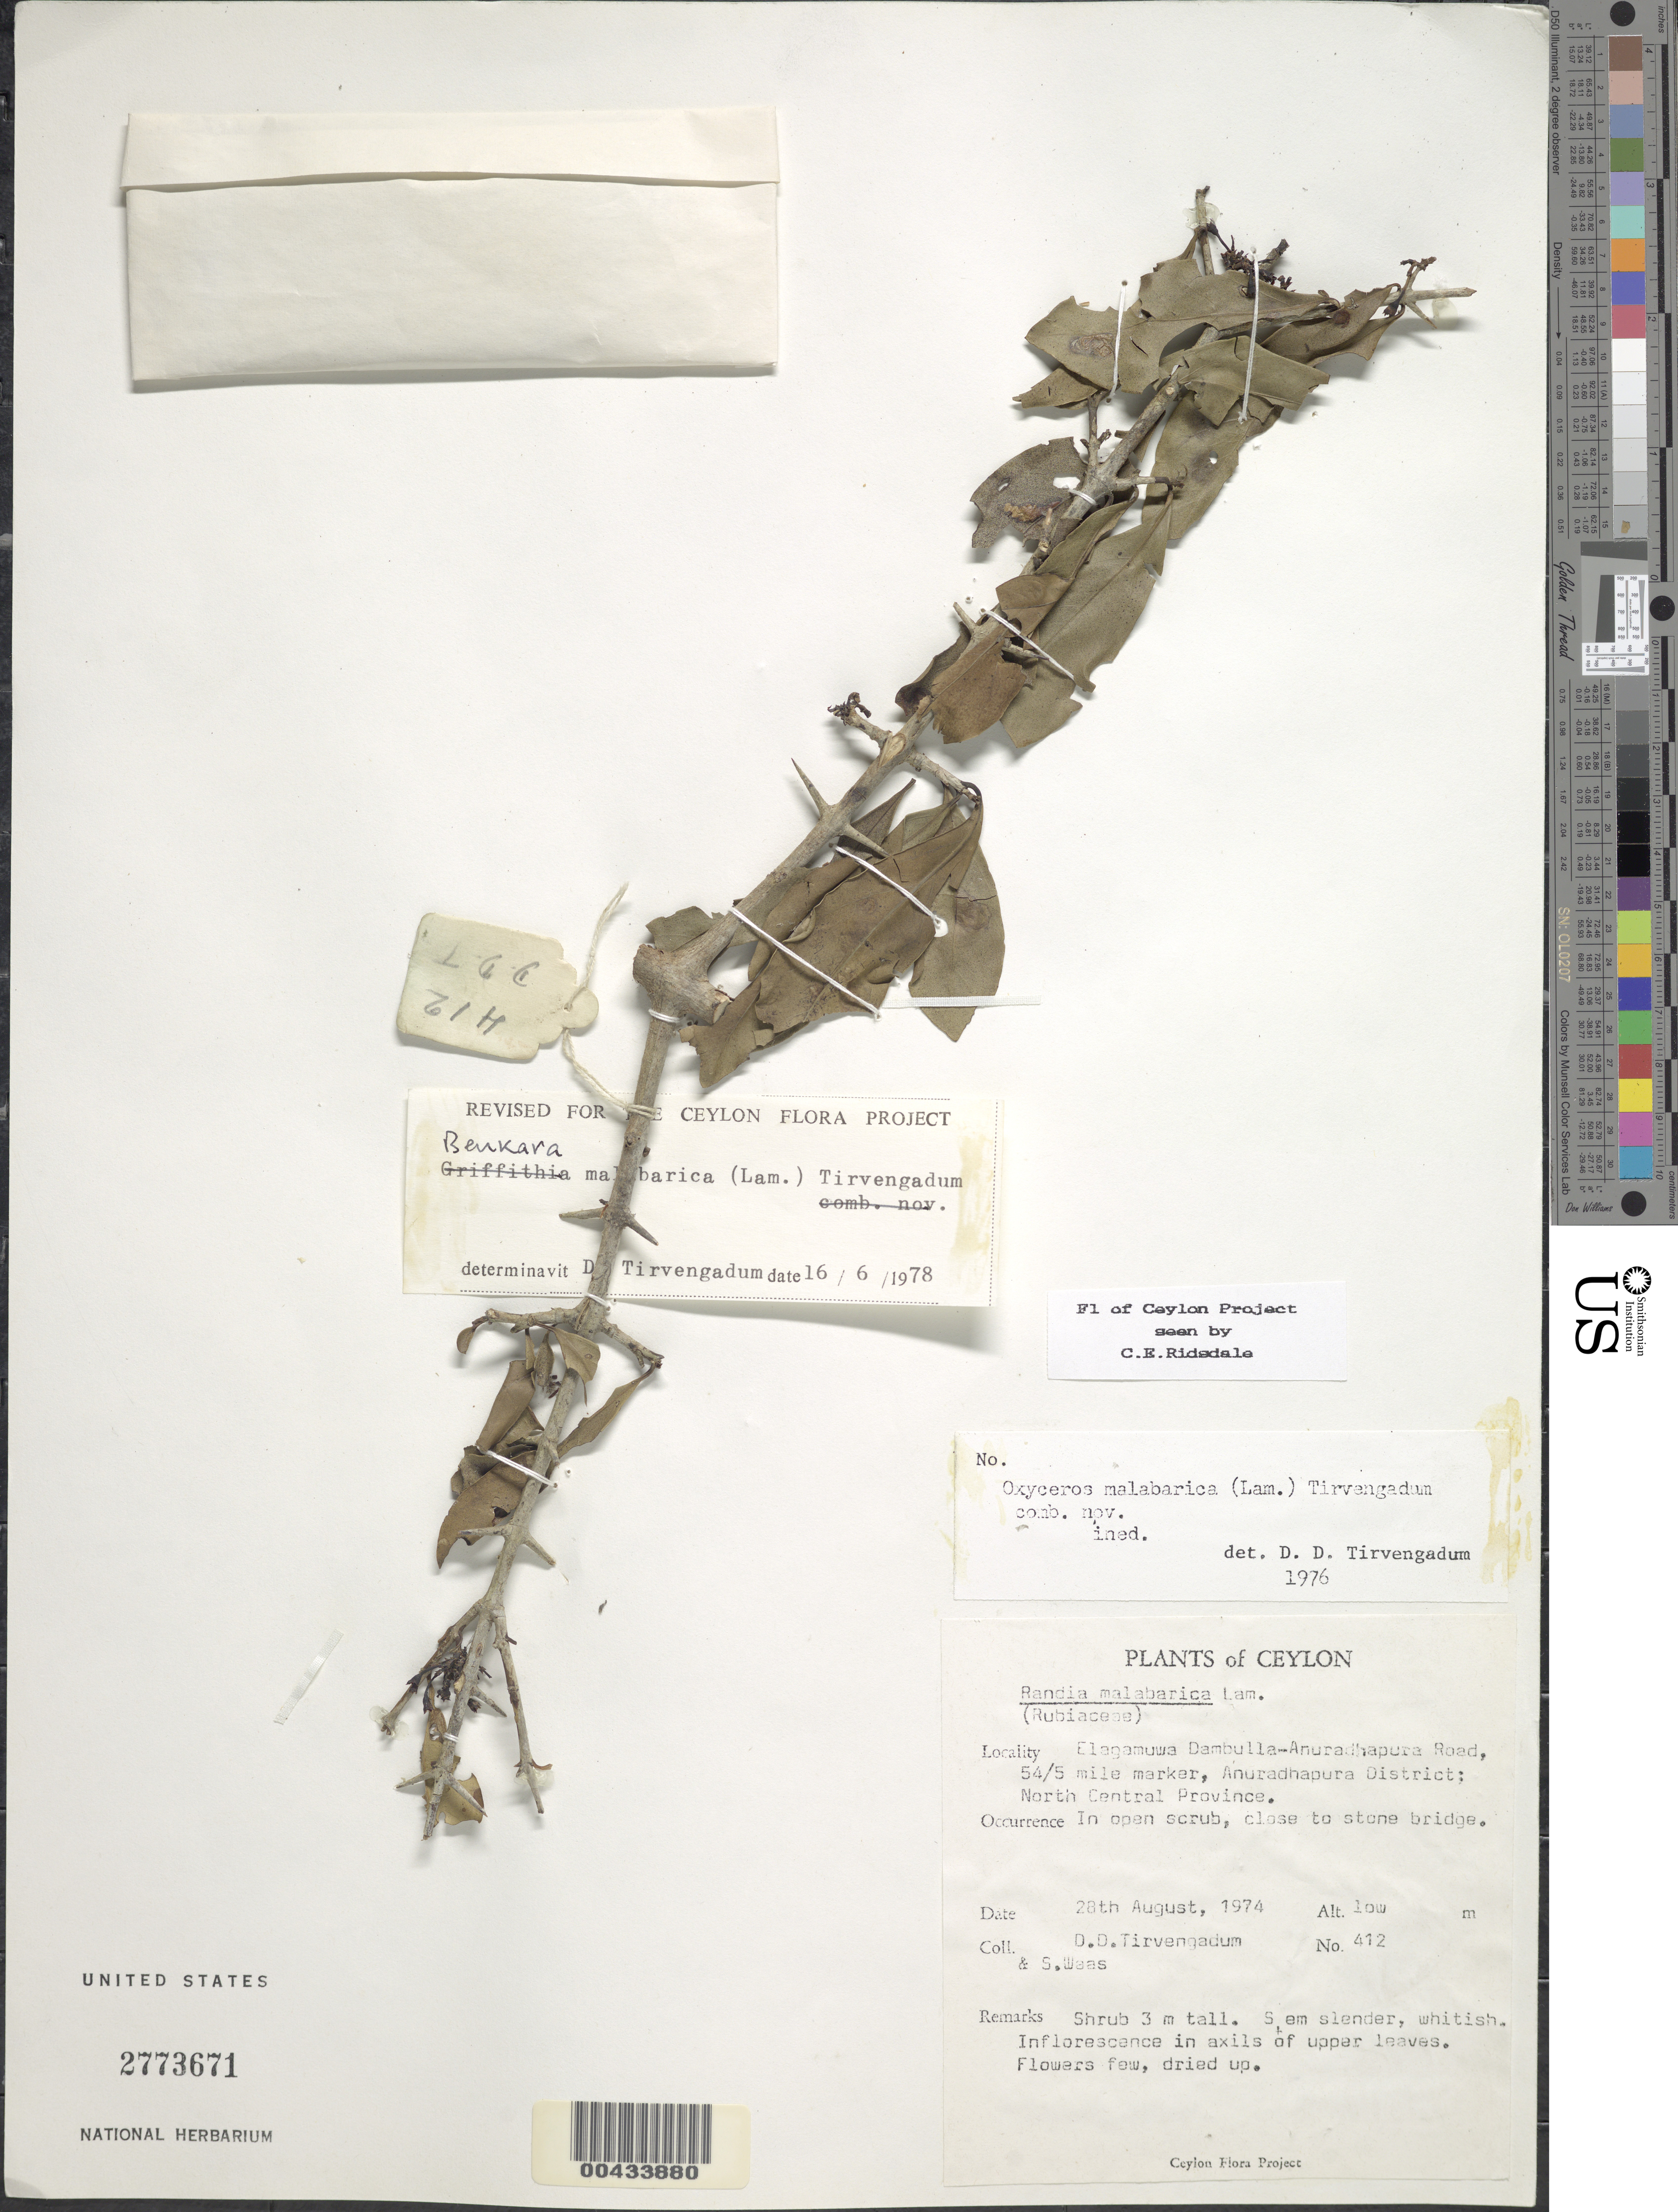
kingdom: Plantae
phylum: Tracheophyta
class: Magnoliopsida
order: Gentianales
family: Rubiaceae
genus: Benkara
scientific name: Benkara malabarica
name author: (Lam.) Tirveng.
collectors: D. Tirvengadum & S. Waas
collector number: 412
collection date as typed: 28 Aug 1974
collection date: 1974-08-28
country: Sri Lanka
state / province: North Central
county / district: Anuradhapura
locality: Elagamuwa Dambulla-Anuradhapura Rd, 54/5 mi marker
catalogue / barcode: US 2773671